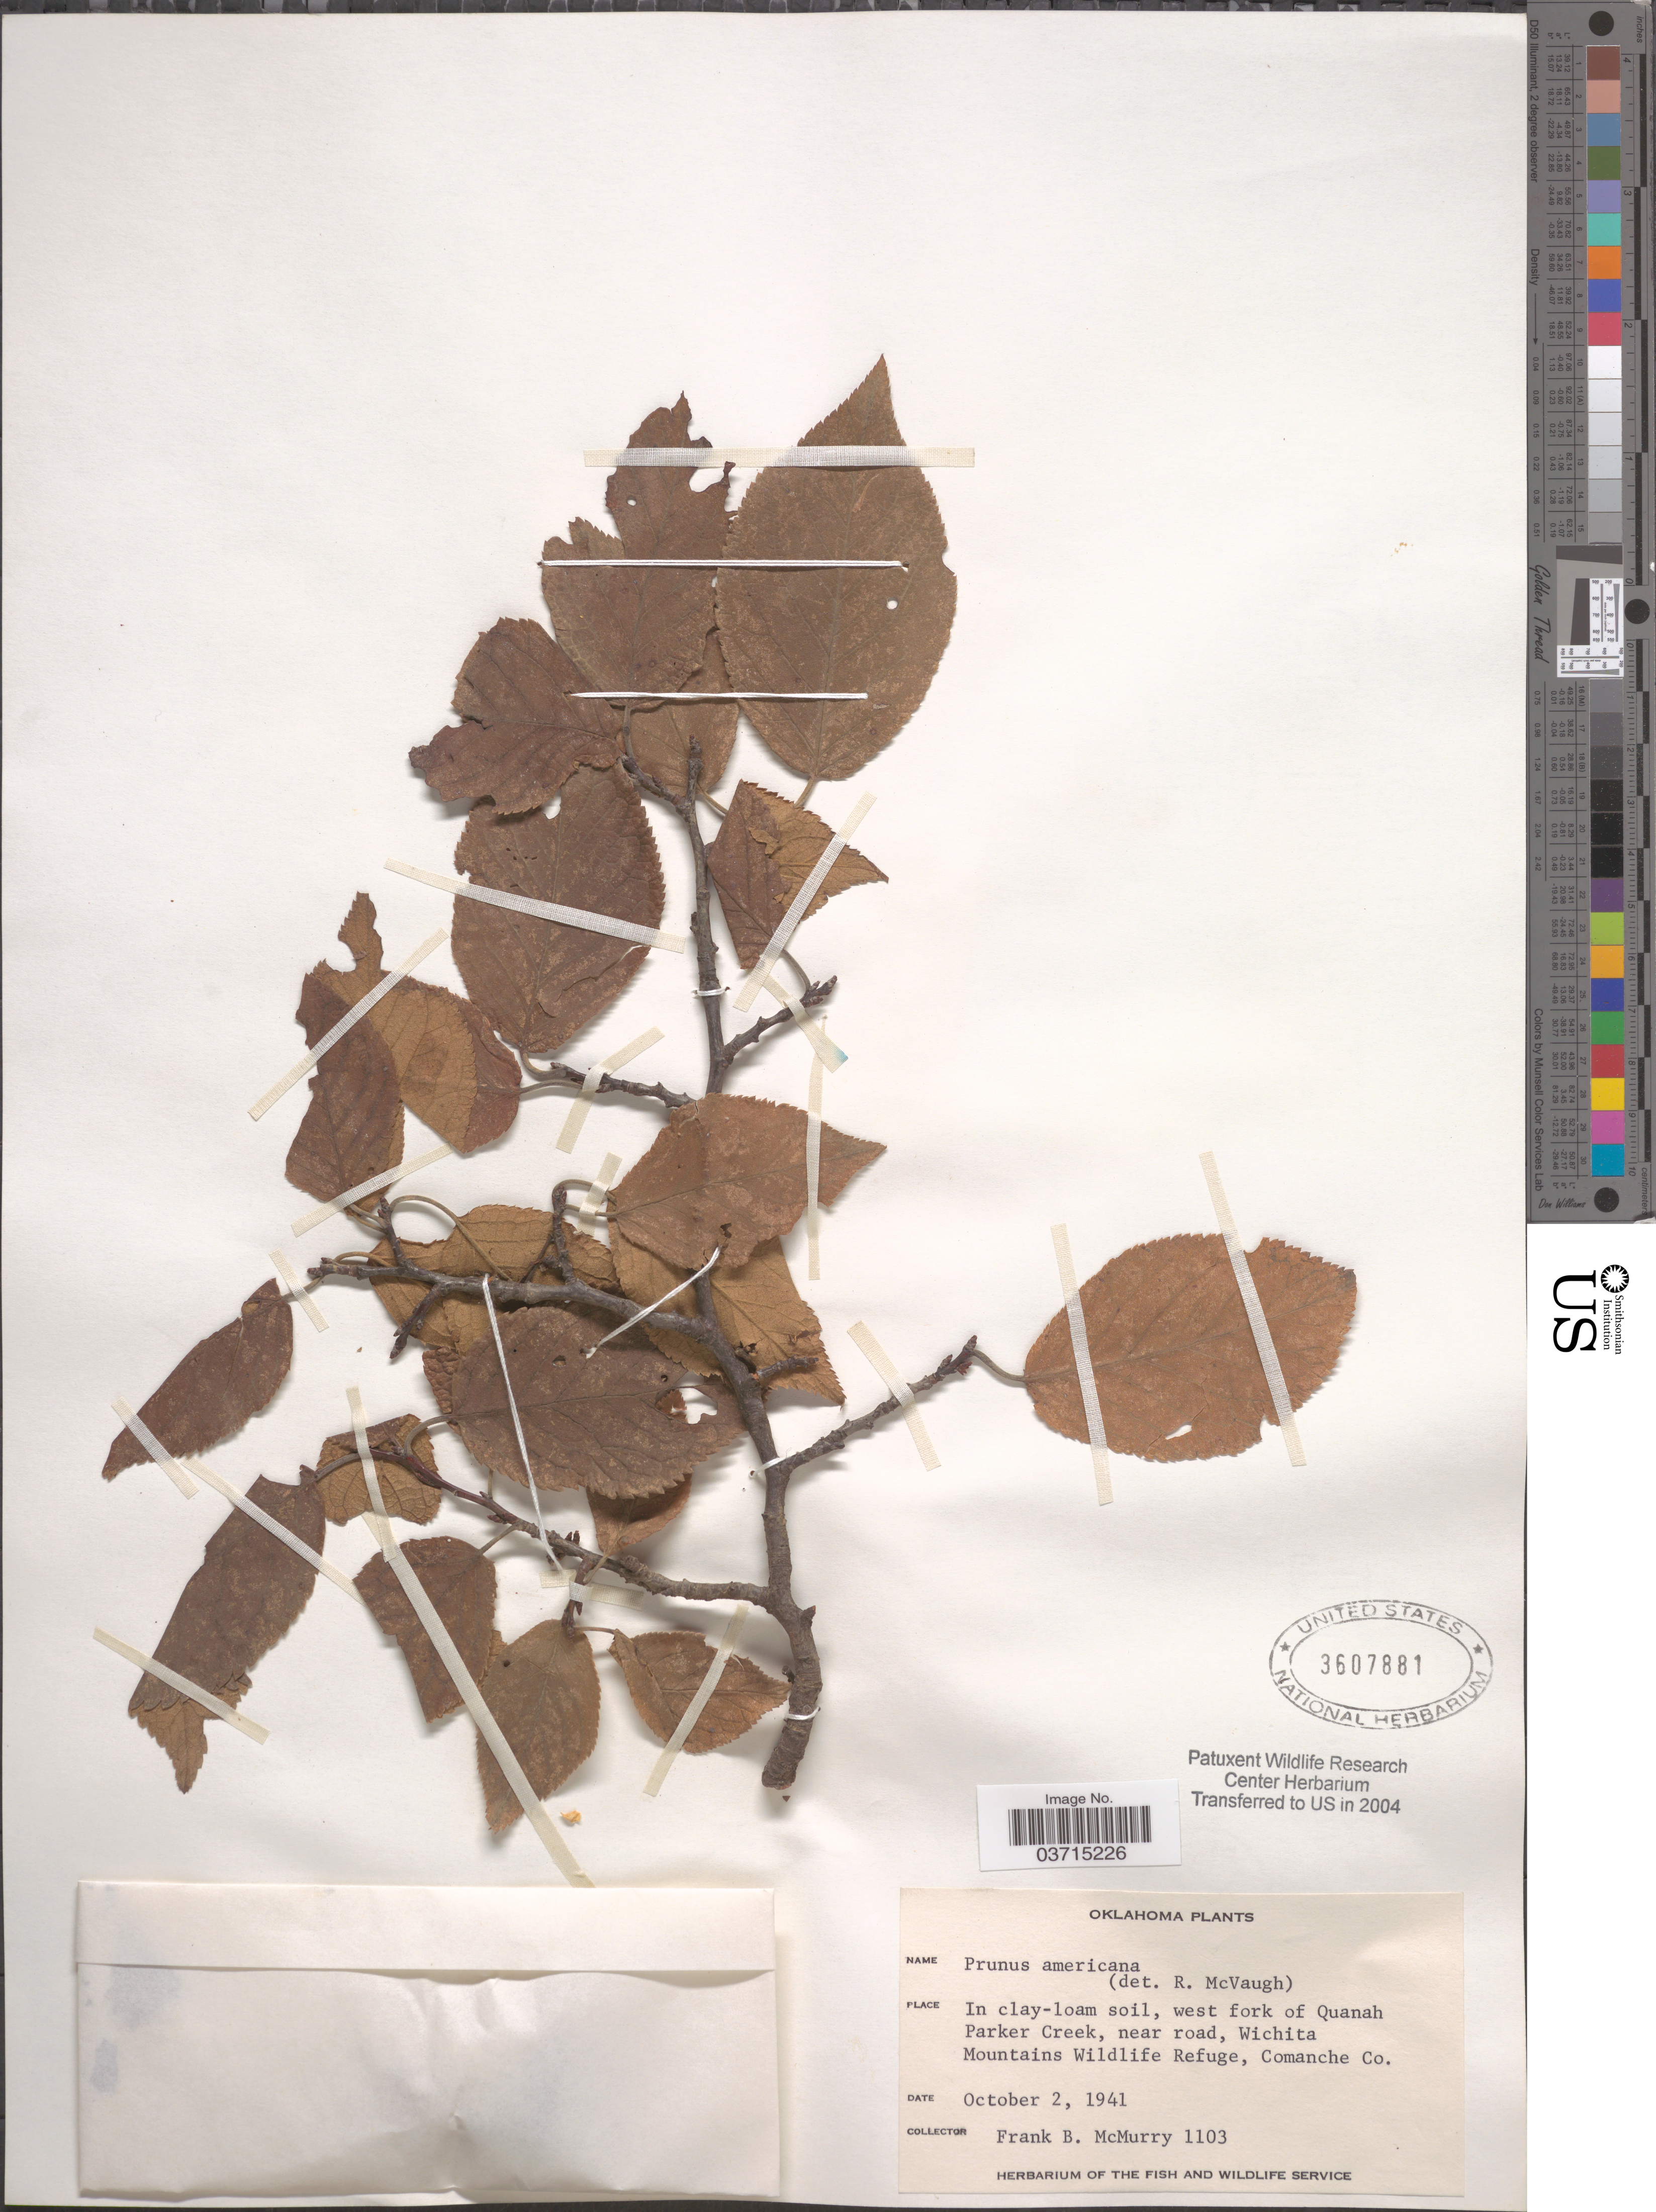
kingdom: Plantae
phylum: Tracheophyta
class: Magnoliopsida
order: Rosales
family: Rosaceae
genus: Prunus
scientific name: Prunus americana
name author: Marshall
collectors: F. B. McMurry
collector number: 1103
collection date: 1941-10-02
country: United States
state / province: Oklahoma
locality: West fork of Quanah Parker Creek, near road, Wichita Mountains Wildlife Refuge, Comanche Co.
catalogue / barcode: US 3607881